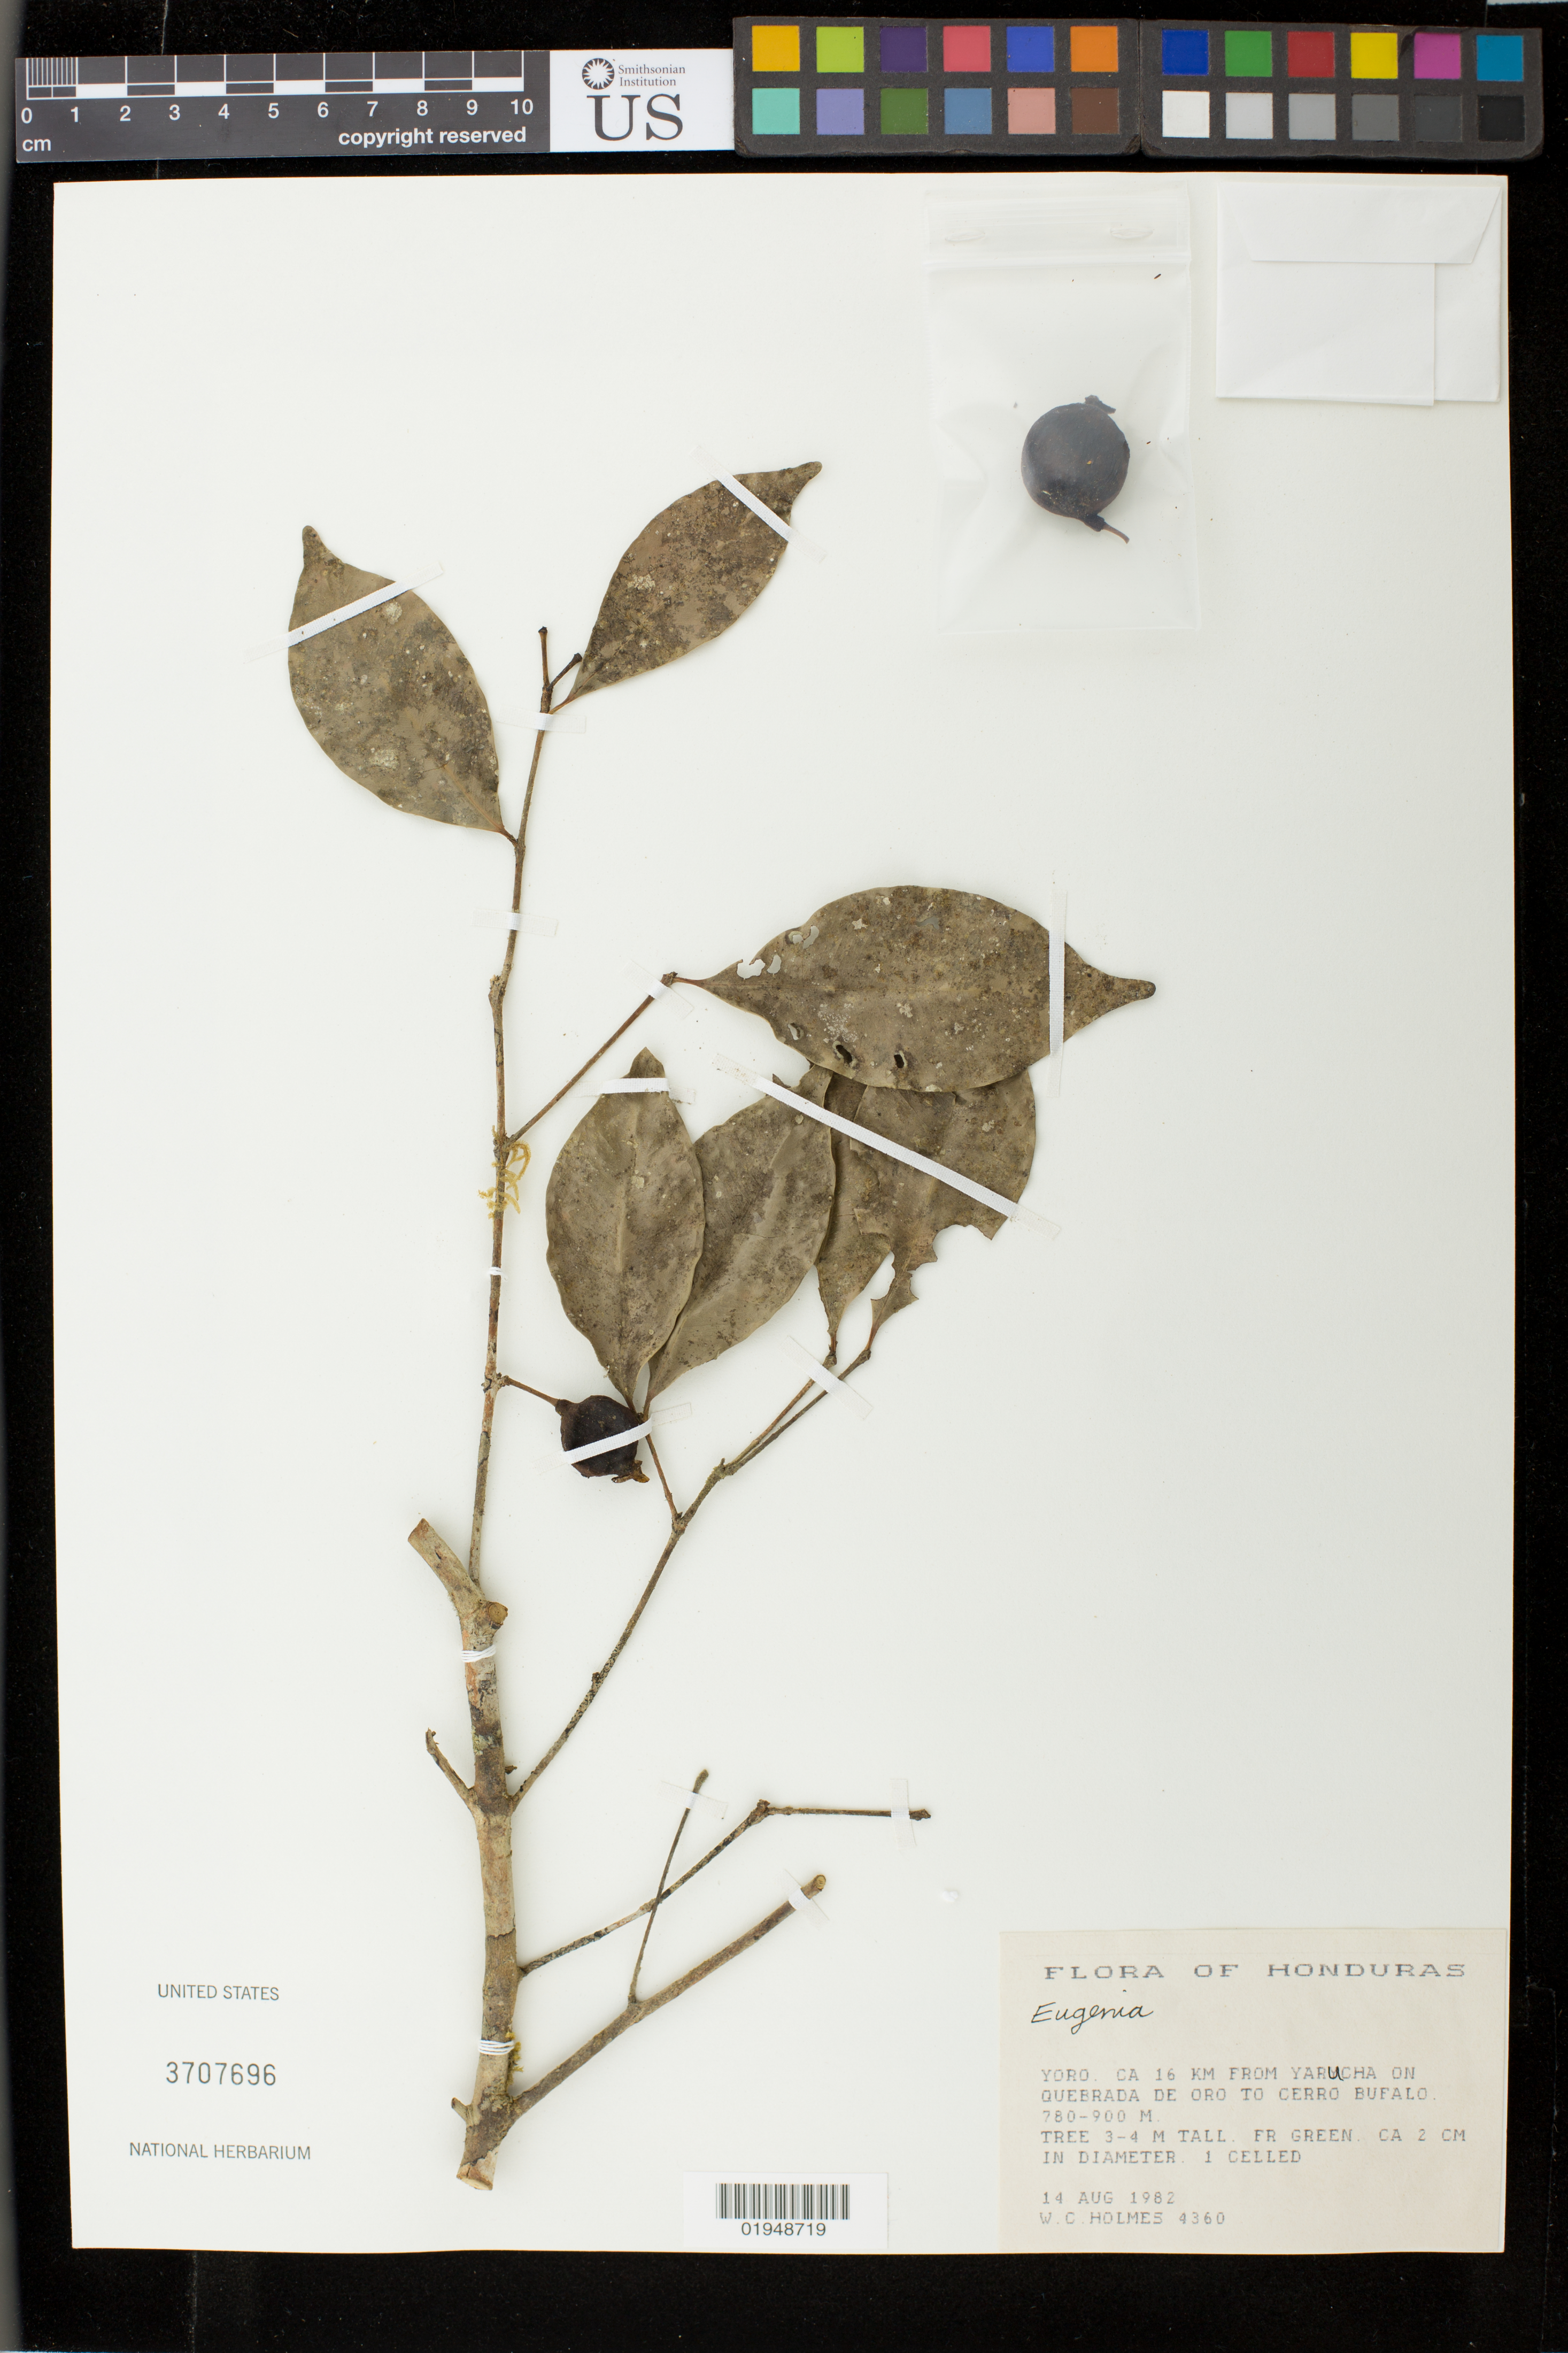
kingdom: Plantae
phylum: Tracheophyta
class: Magnoliopsida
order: Myrtales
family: Myrtaceae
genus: Eugenia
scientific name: Eugenia sp.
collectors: W. Holmes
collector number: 4360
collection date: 1982-08-14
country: Honduras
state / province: Yoro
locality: Ca 16 km from Yarucha on Quebrada de Oro to Cerro Bufalo.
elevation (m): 780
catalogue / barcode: US 3707696